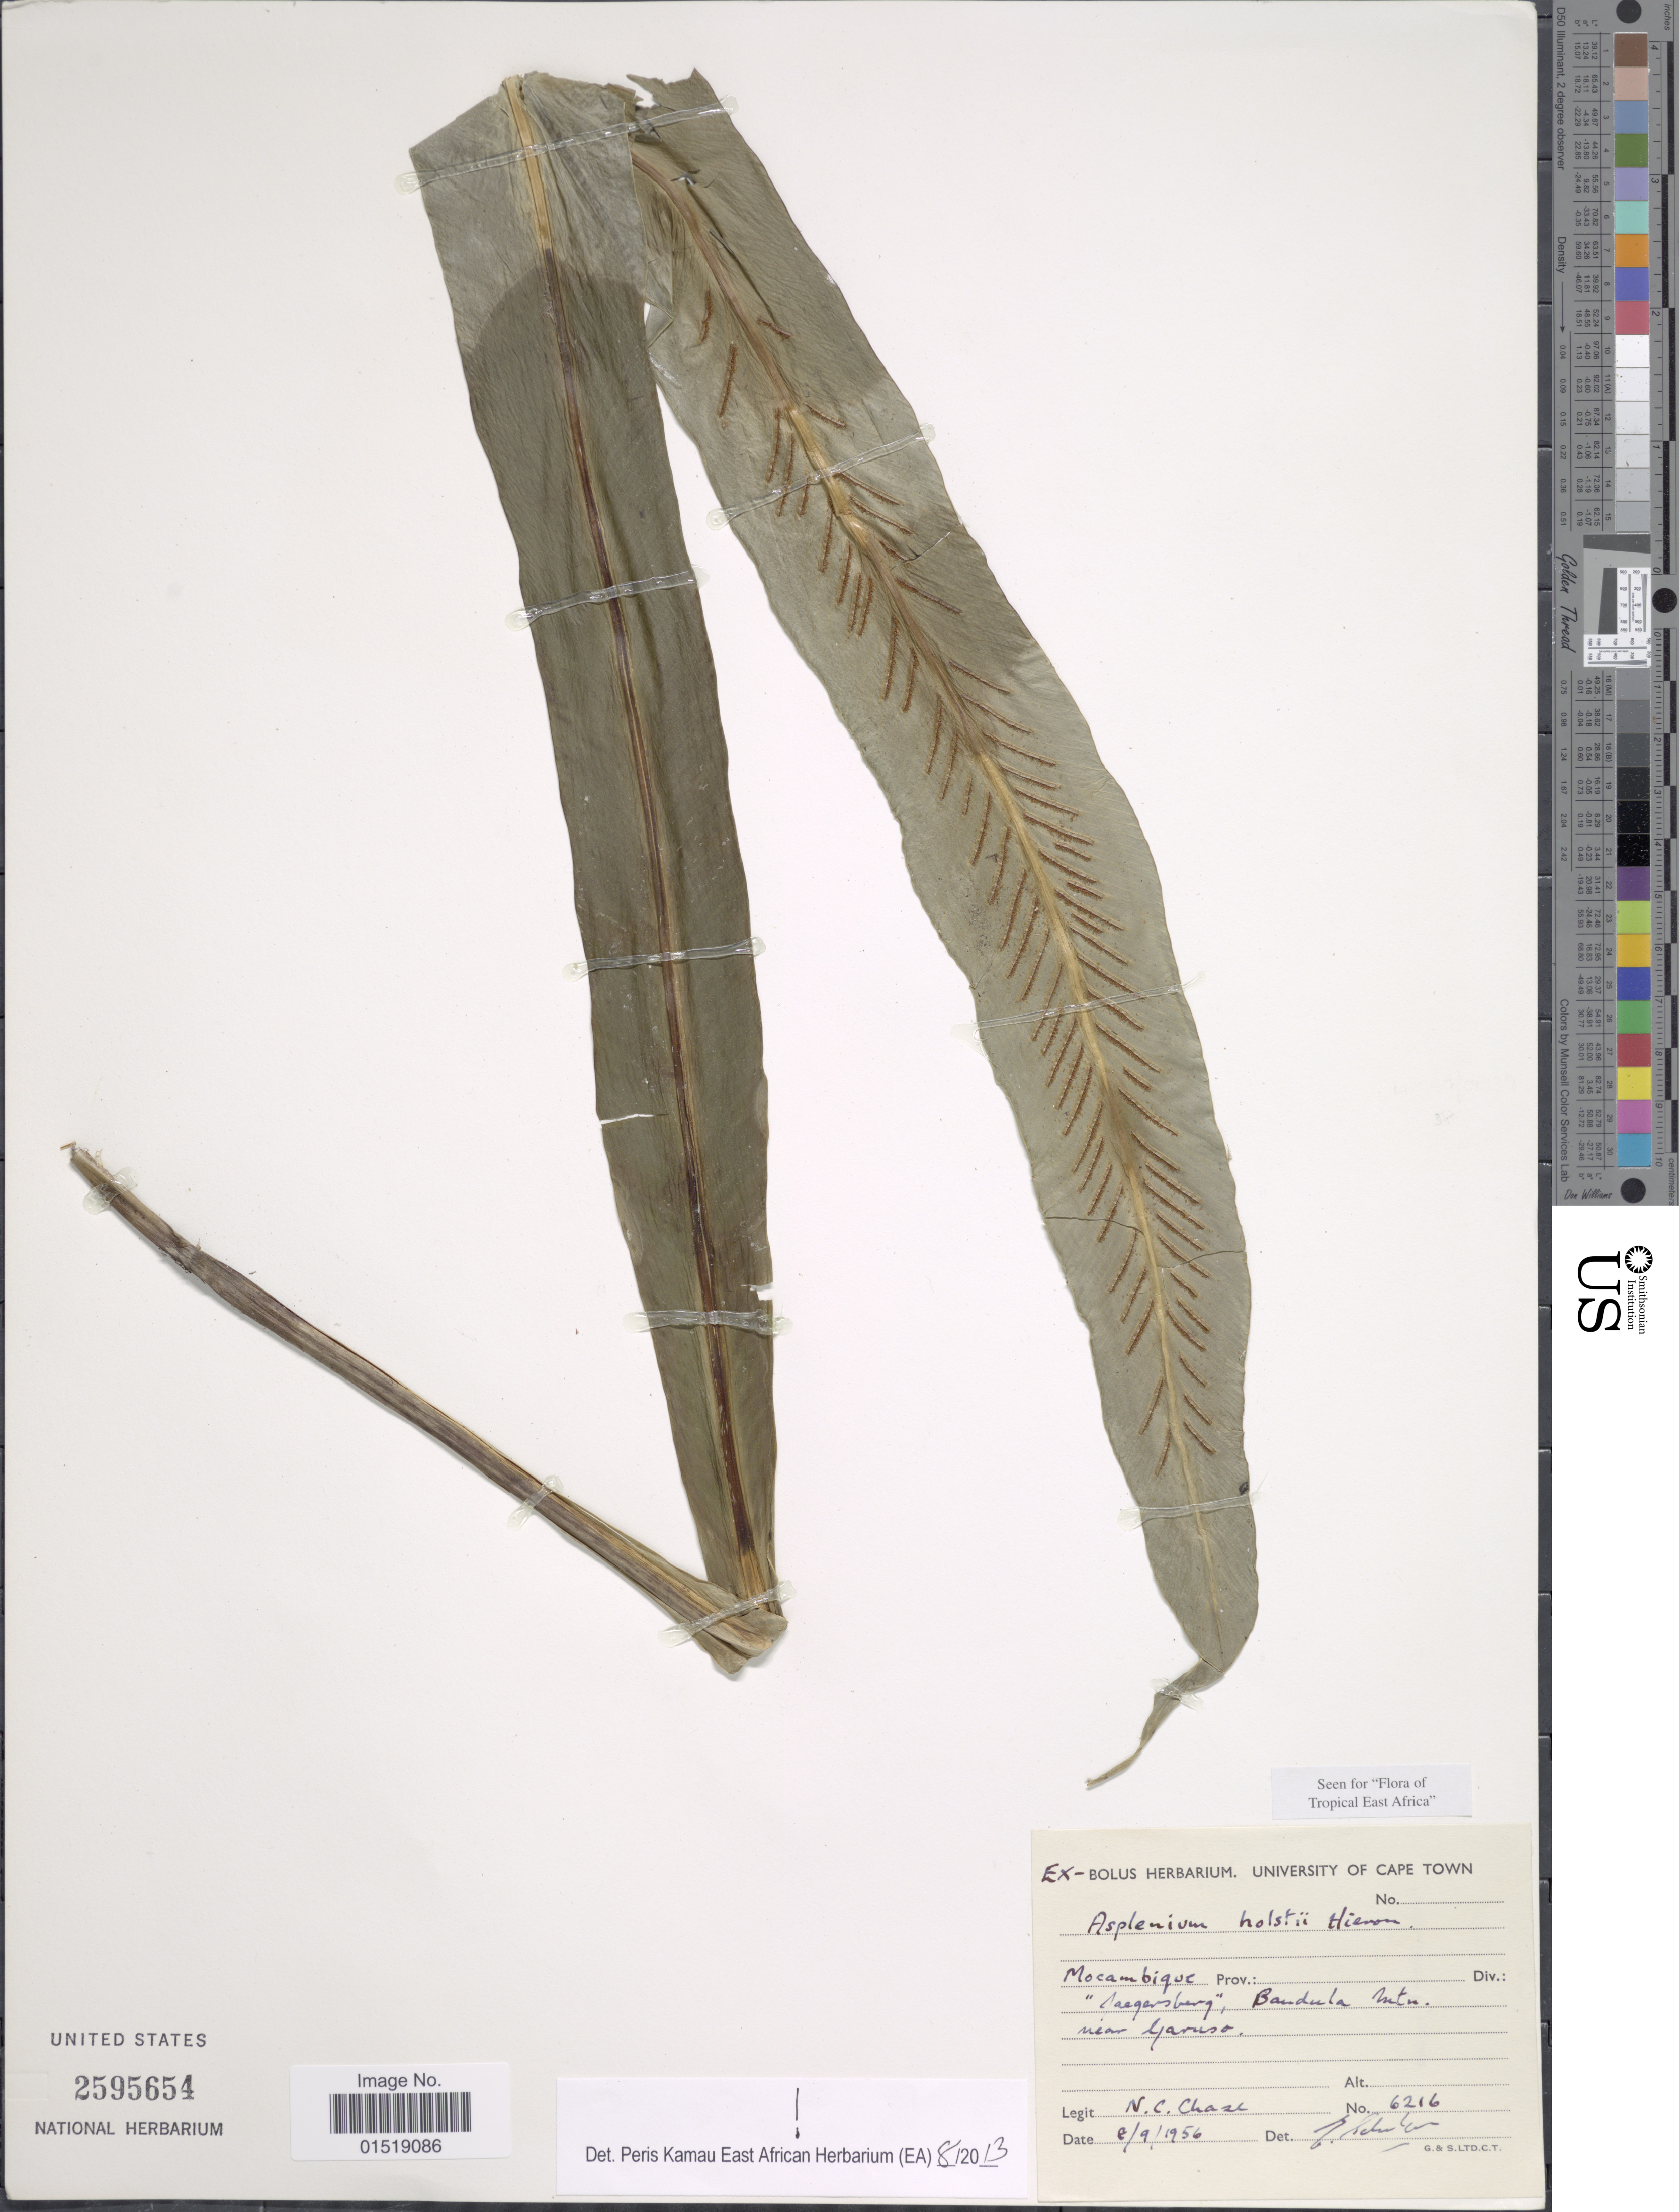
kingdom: Plantae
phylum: Tracheophyta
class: Polypodiopsida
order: Polypodiales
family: Aspleniaceae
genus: Asplenium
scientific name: Asplenium holstii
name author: Hieron.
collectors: N. C. Chase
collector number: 6216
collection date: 1956-09-08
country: Mozambique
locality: Jaegersberg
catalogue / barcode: US 2595654